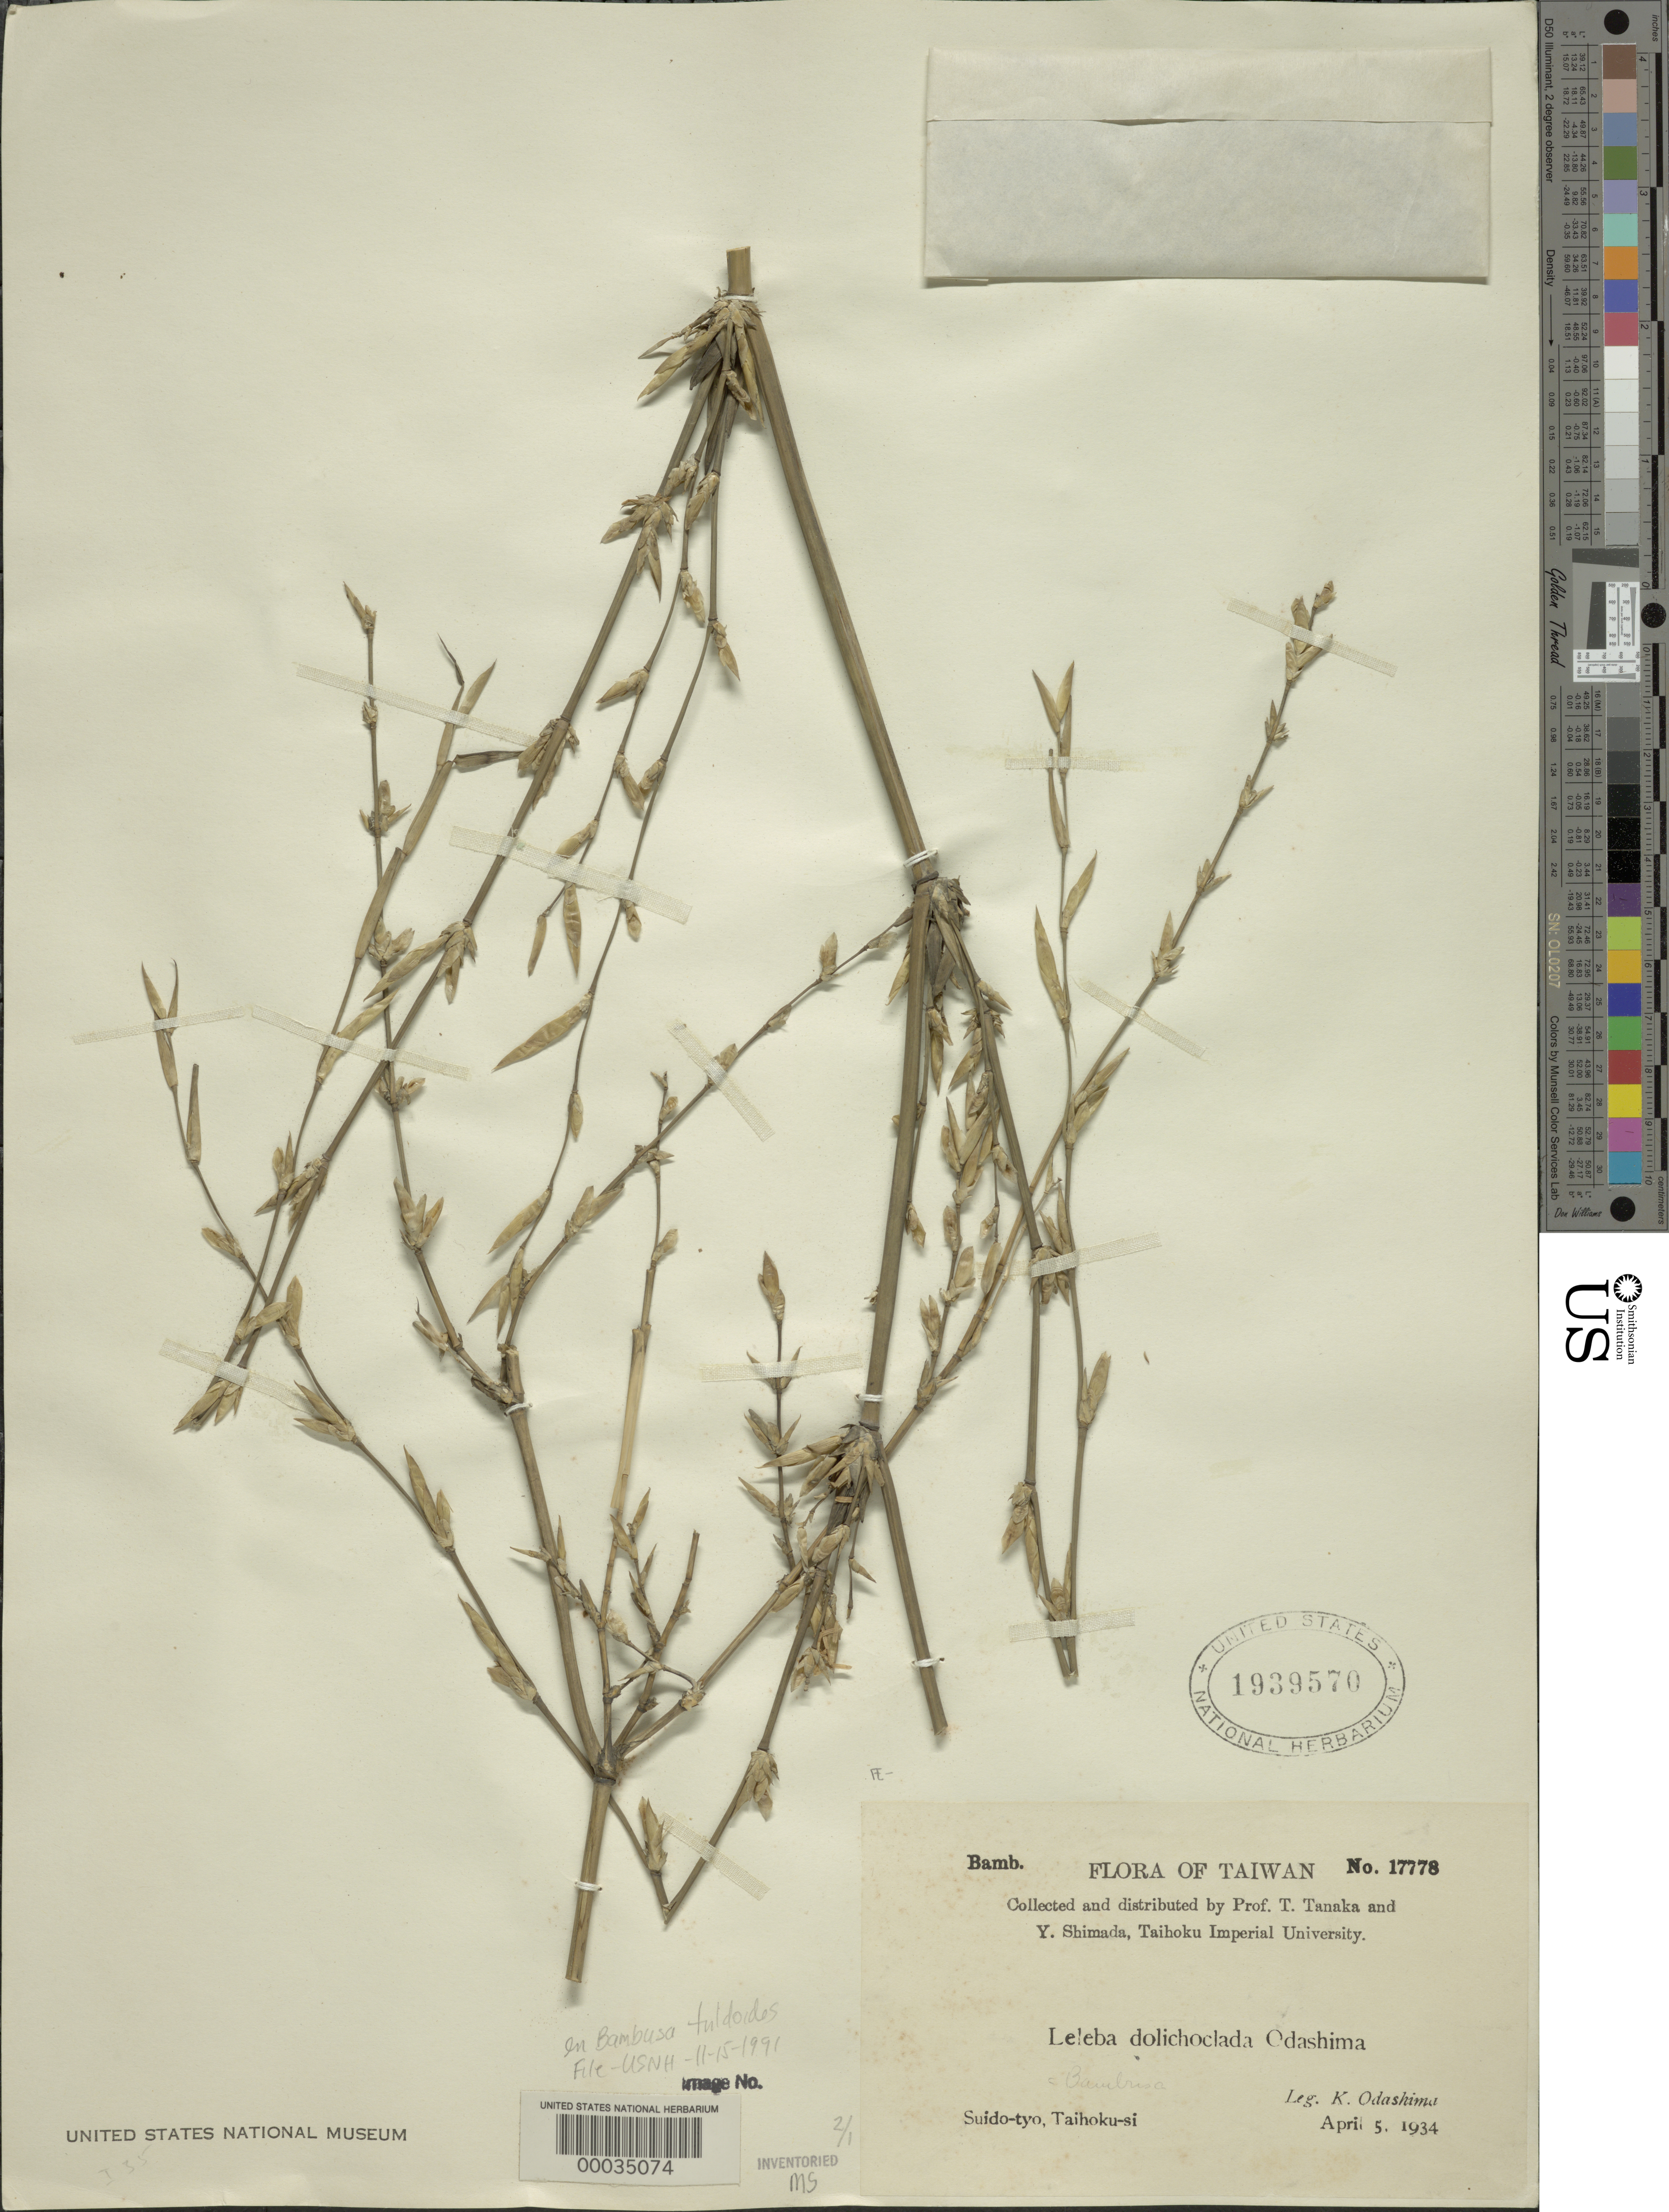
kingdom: Plantae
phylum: Tracheophyta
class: Liliopsida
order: Poales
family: Poaceae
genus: Bambusa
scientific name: Bambusa tuldoides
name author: Munro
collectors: K. Odashima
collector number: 17778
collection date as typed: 05 Apr 1934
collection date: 1934-04-05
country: Taiwan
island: Taiwan [Formosa]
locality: Suido-tyo, taihoku-si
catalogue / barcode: US 1939570